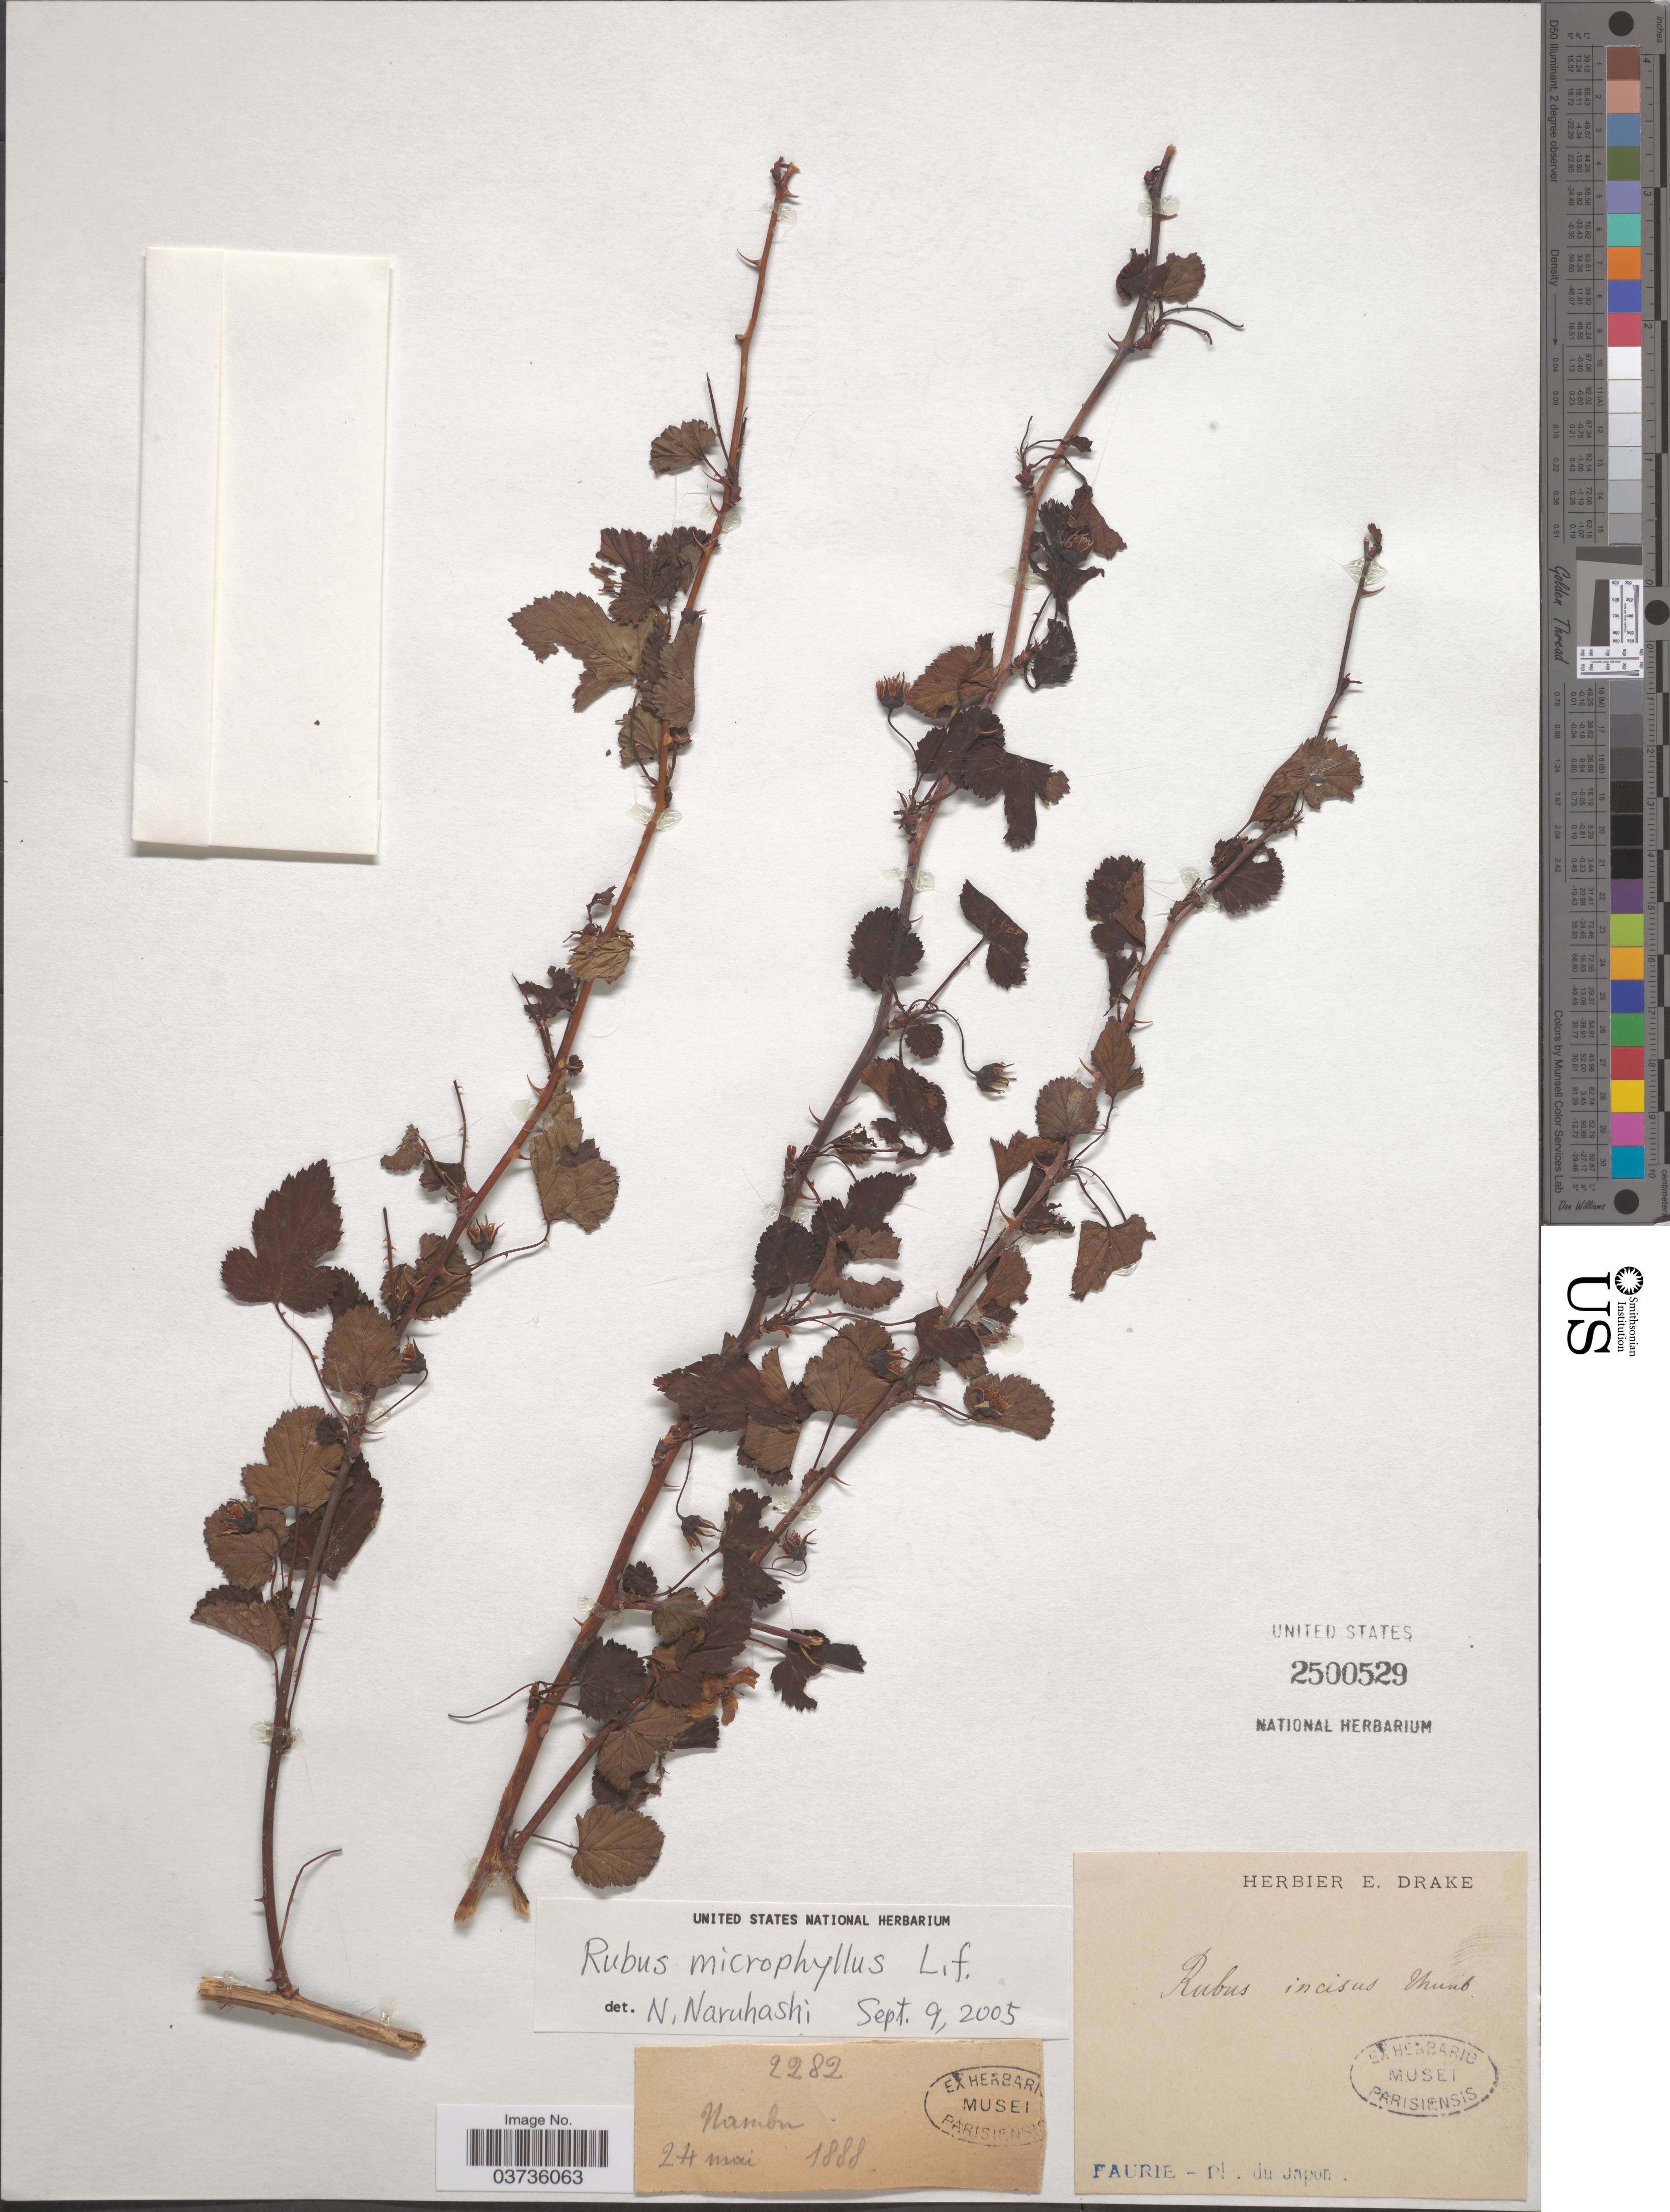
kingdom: Plantae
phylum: Tracheophyta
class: Magnoliopsida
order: Rosales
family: Rosaceae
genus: Rubus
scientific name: Rubus microphyllus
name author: L. f.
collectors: -. Faurie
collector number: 2282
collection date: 1888-05-24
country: Japan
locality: Nambu.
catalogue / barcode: US 2500529